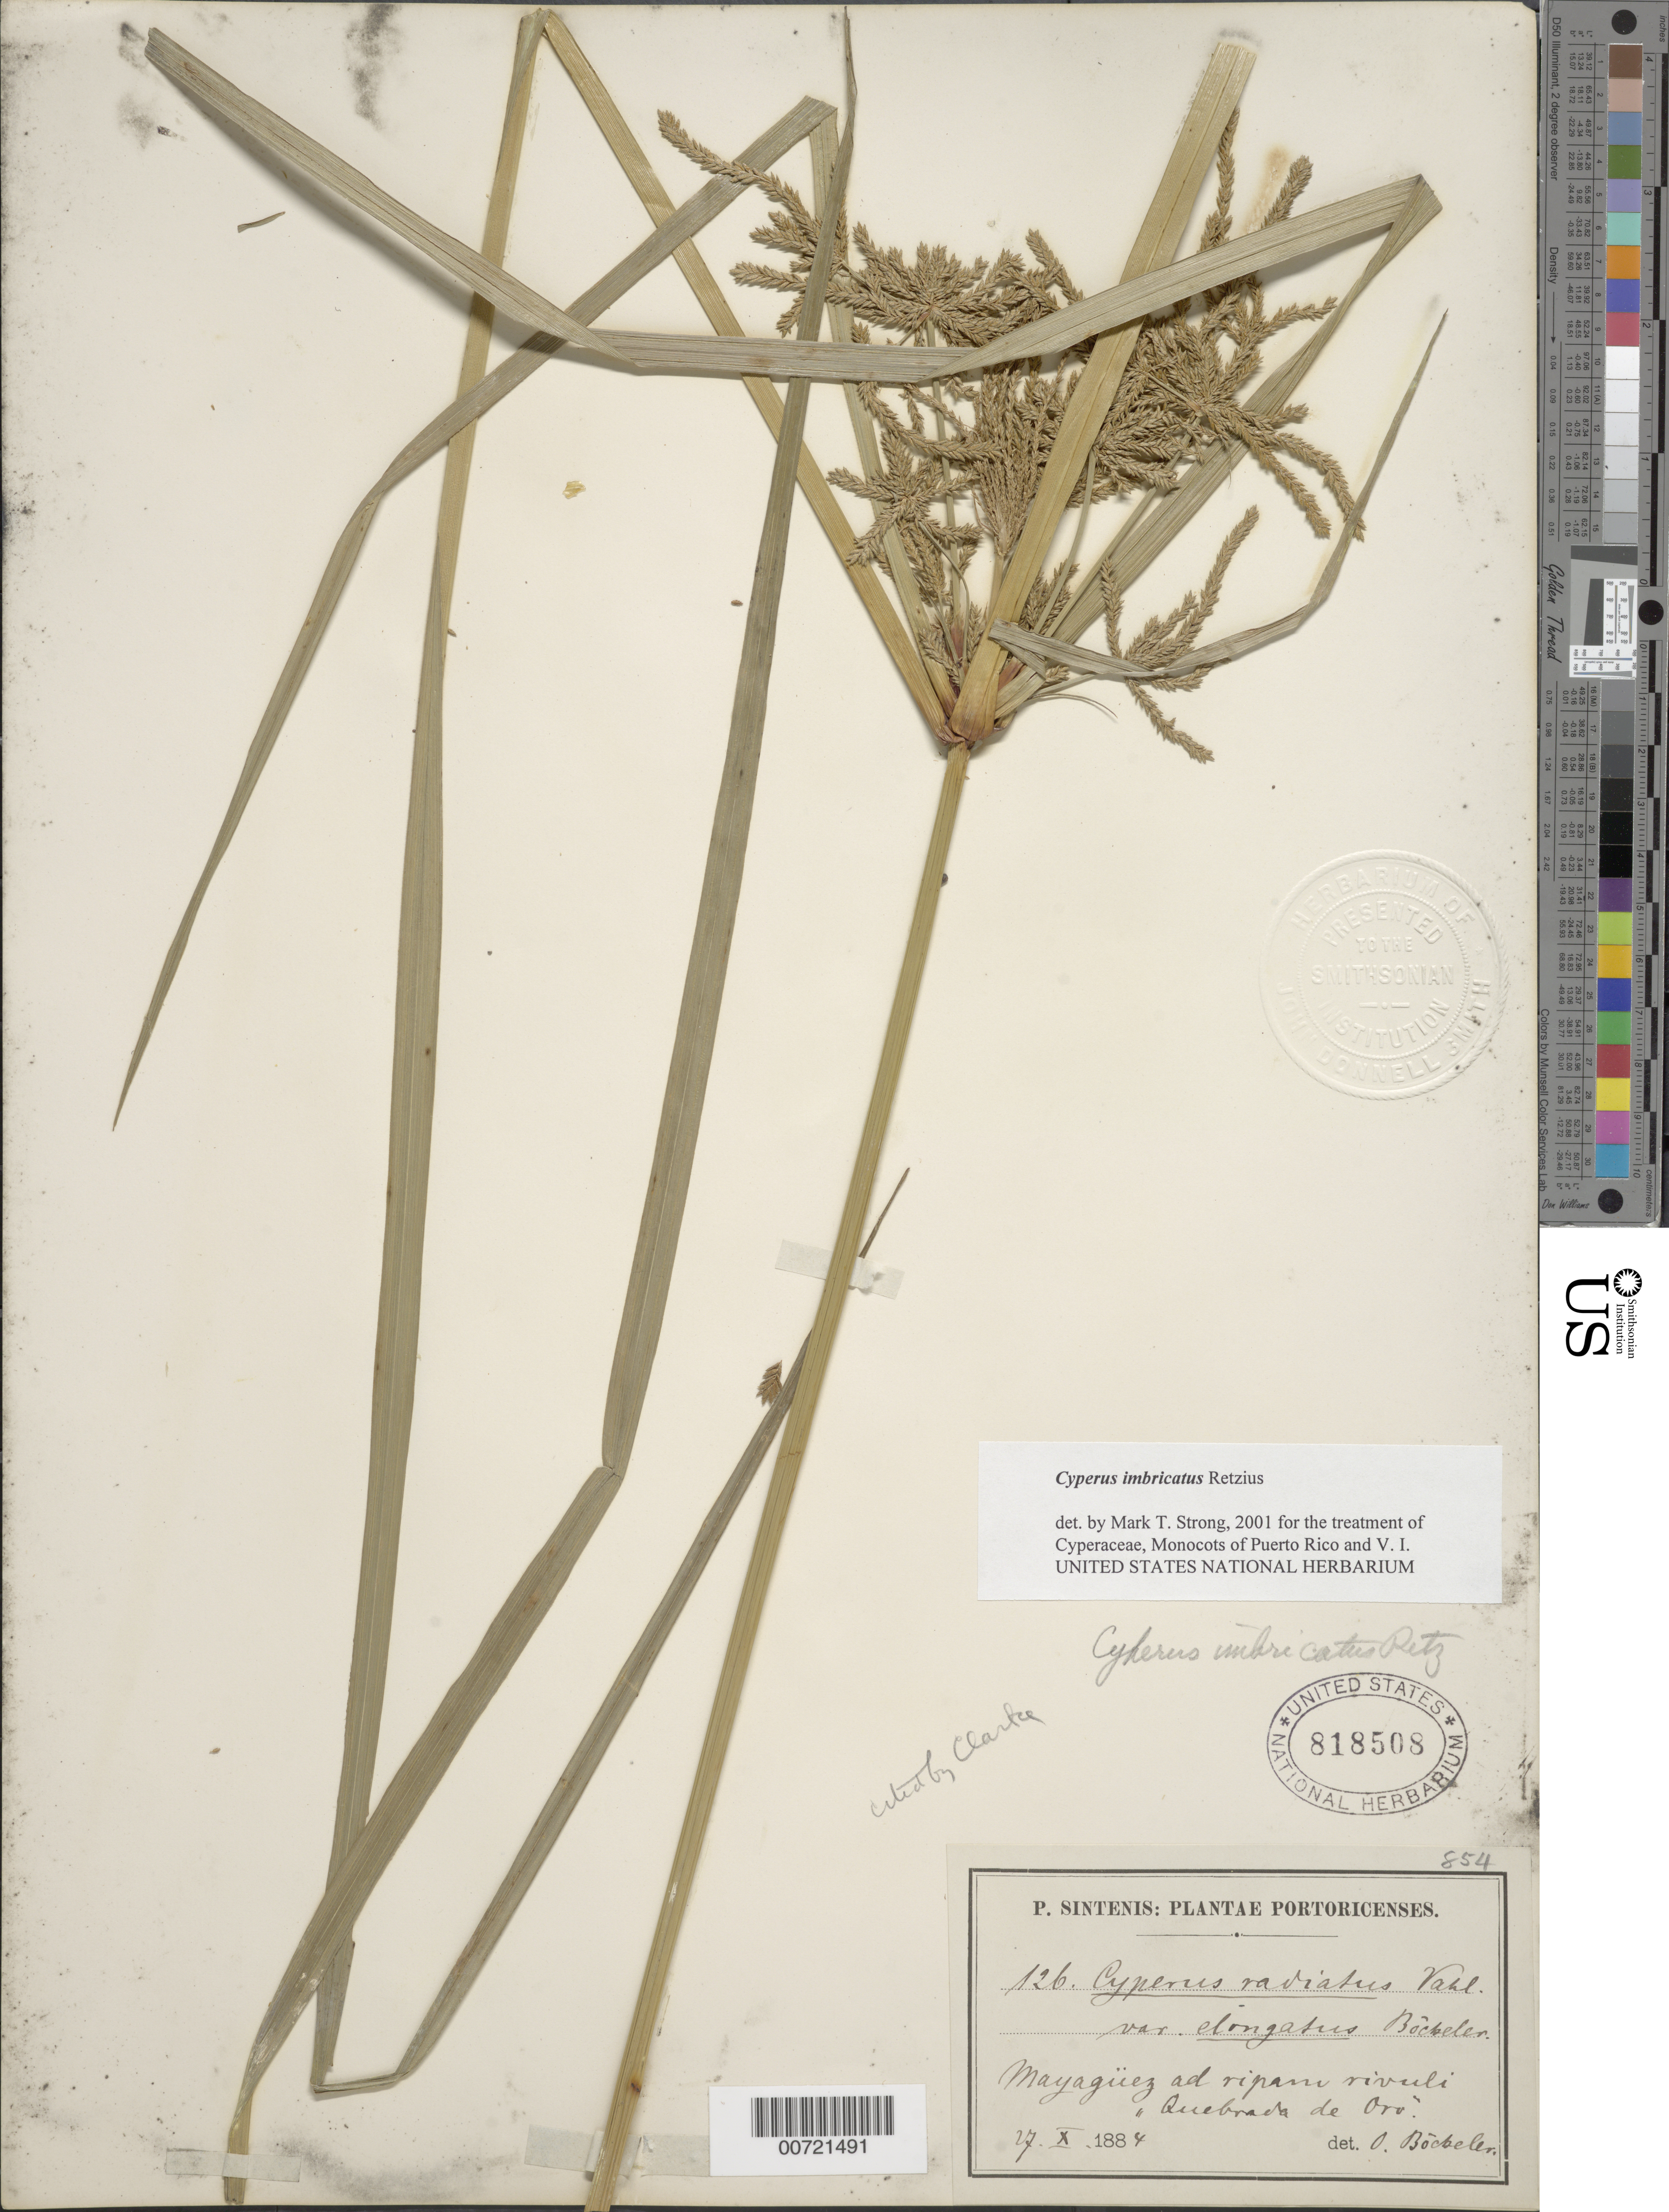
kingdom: Plantae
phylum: Tracheophyta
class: Liliopsida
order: Poales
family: Cyperaceae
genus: Cyperus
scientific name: Cyperus imbricatus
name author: Retz.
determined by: Strong, M. T., (US), Smithsonian Institution - National Museum of Natural History (UNITED STATES)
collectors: P. Sintenis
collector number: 126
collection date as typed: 17 Oct 1884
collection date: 1884-10-17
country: Puerto Rico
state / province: Mayagüez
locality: Mayagüez.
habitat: Ad ripam rivuli Quebrada de Oro.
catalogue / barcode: US 818508